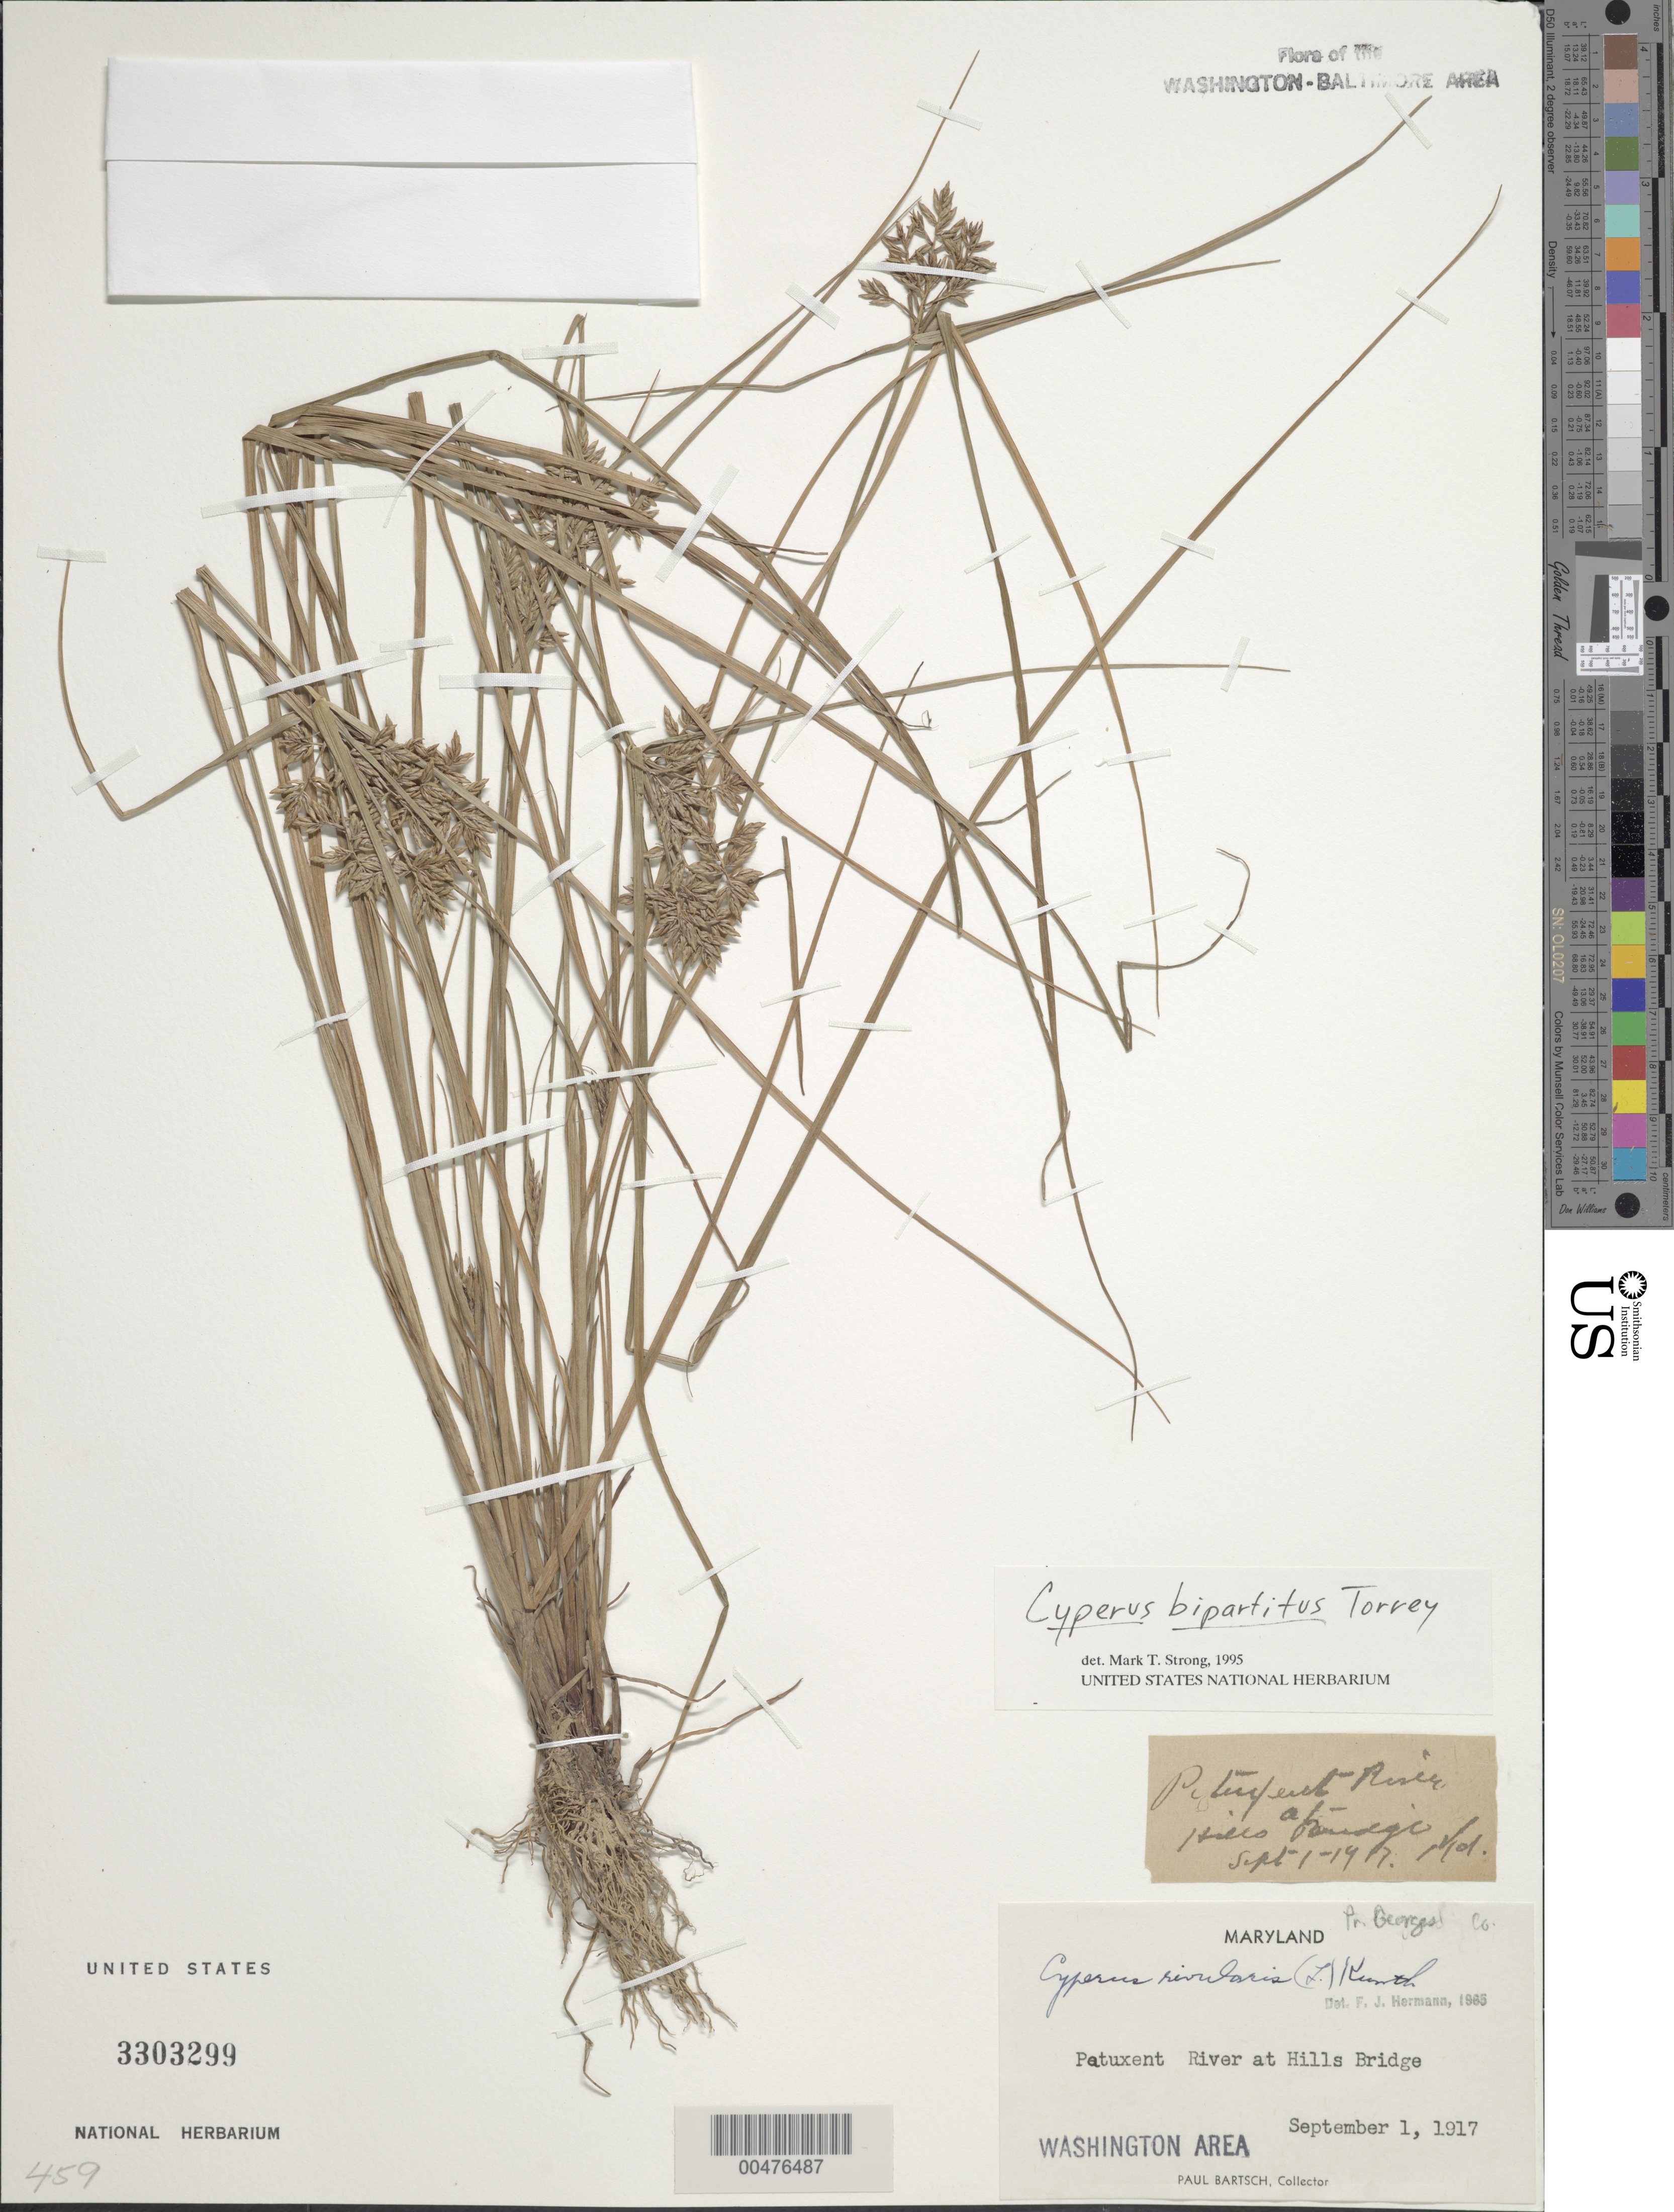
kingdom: Plantae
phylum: Tracheophyta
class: Liliopsida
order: Poales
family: Cyperaceae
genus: Cyperus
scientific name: Cyperus bipartitus Torr.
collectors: P. Bartsch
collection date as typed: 01 Sep 1917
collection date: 1917-09-01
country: United States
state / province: Maryland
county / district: Anne Arundel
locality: Patuxent River at Hills Bridge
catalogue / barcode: US 3303299